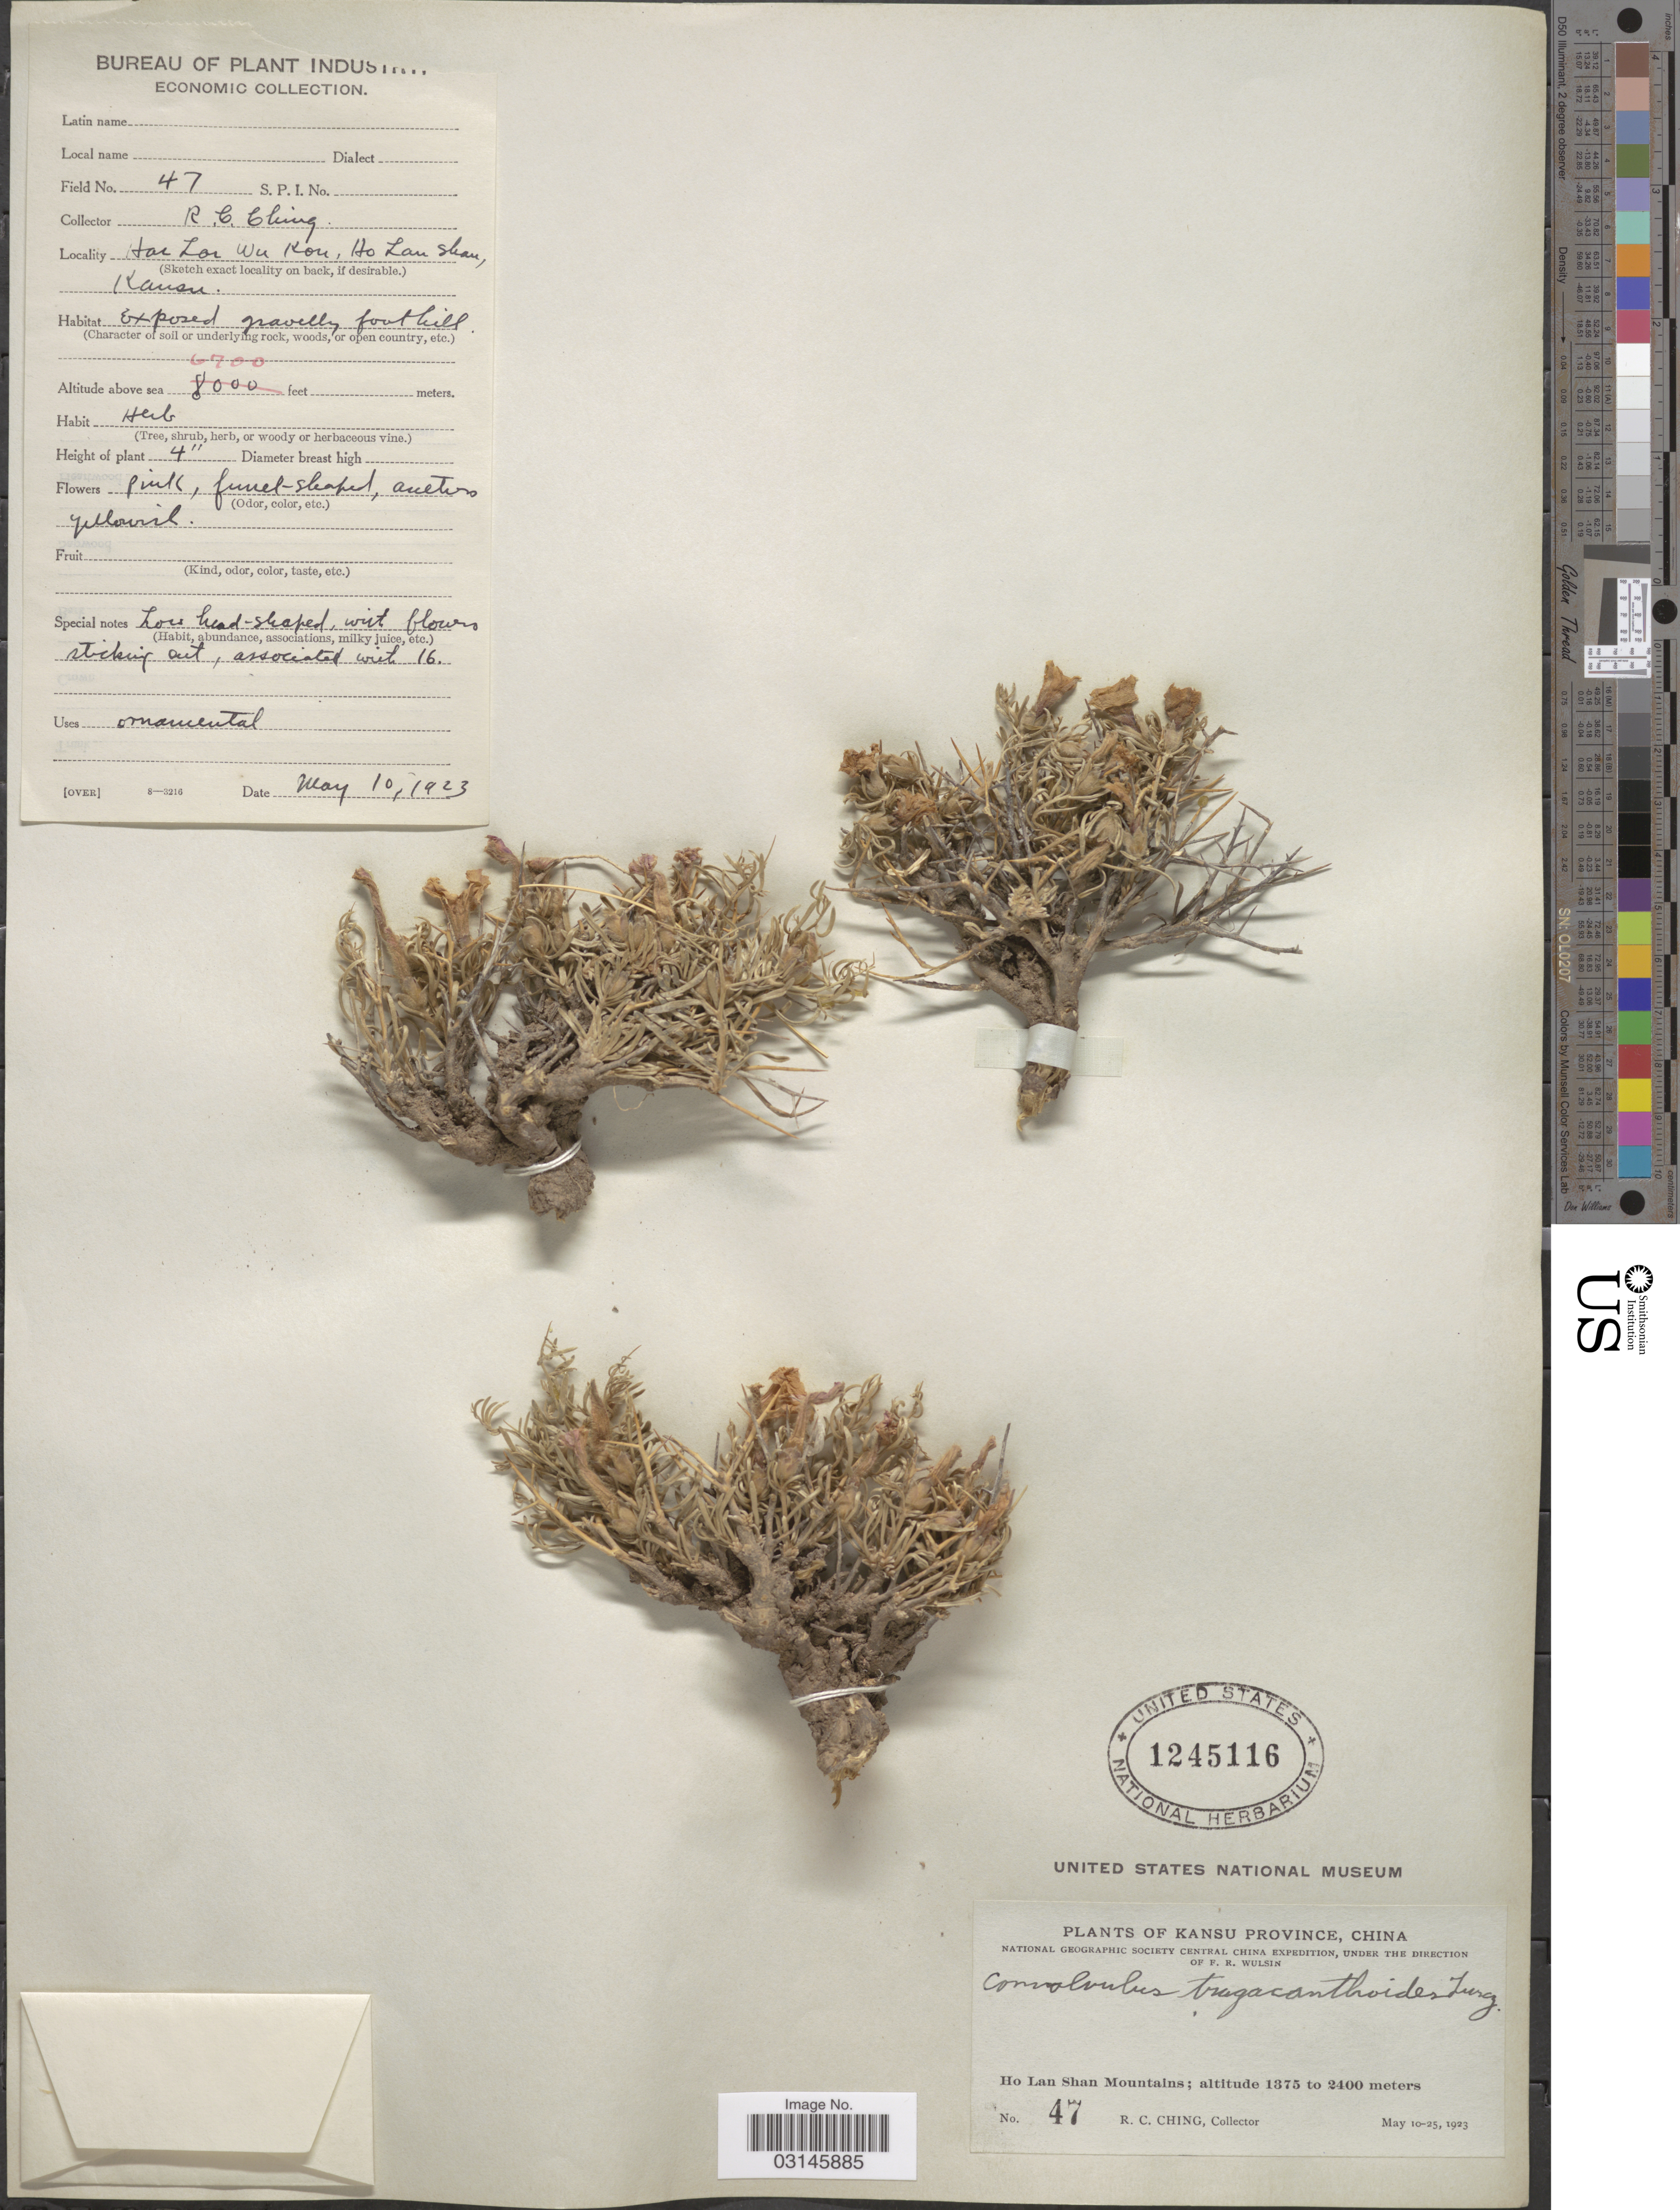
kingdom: Plantae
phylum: Tracheophyta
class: Magnoliopsida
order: Solanales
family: Convolvulaceae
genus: Convolvulus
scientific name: Convolvulus tragacanthoides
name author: Turcz.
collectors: R. C. Ching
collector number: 47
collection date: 1923-05-10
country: China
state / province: Gansu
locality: Kansu Province, Ho Lan Shan Mountains. Har [interpreted] Loi [interpreted] Wu Kou.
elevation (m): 2042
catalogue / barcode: US 1245116